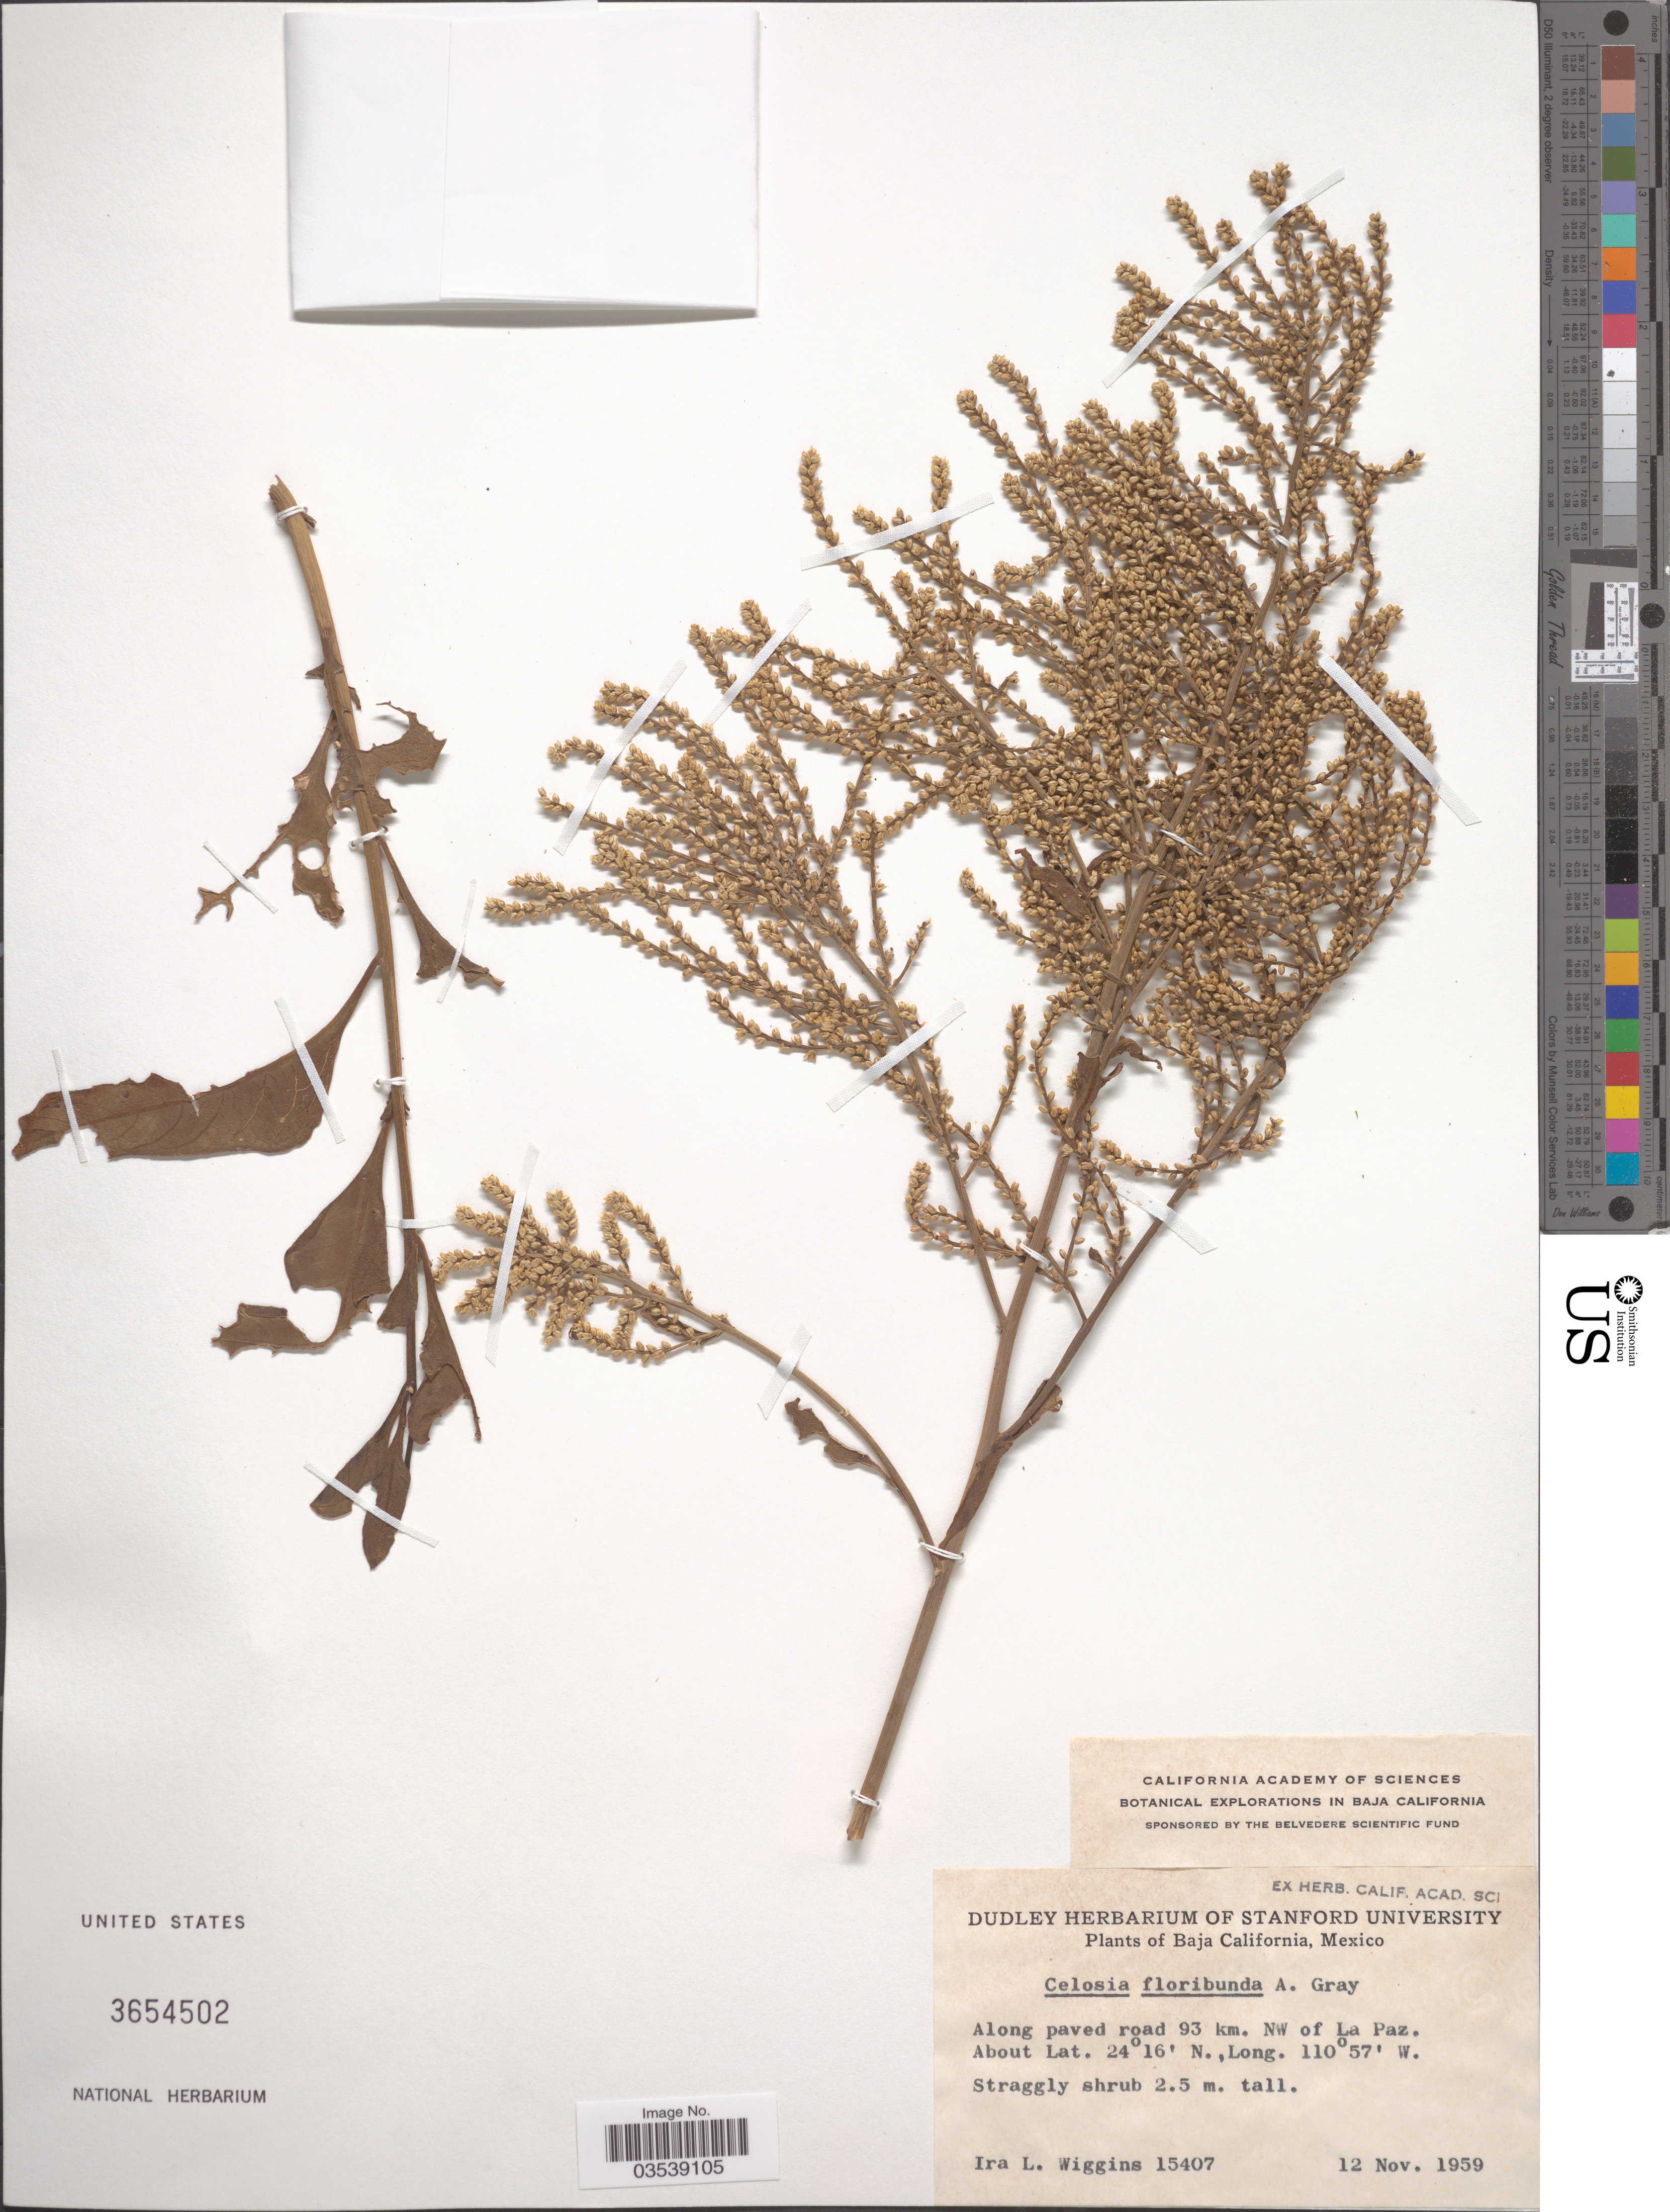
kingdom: Plantae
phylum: Tracheophyta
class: Magnoliopsida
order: Caryophyllales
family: Amaranthaceae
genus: Celosia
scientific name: Celosia floribunda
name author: A. Gray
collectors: I. L. Wiggins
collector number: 15407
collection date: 1959-11-12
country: Mexico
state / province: Baja California Sur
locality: Along paved road 93 km. NW of La Paz.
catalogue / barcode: US 3654502